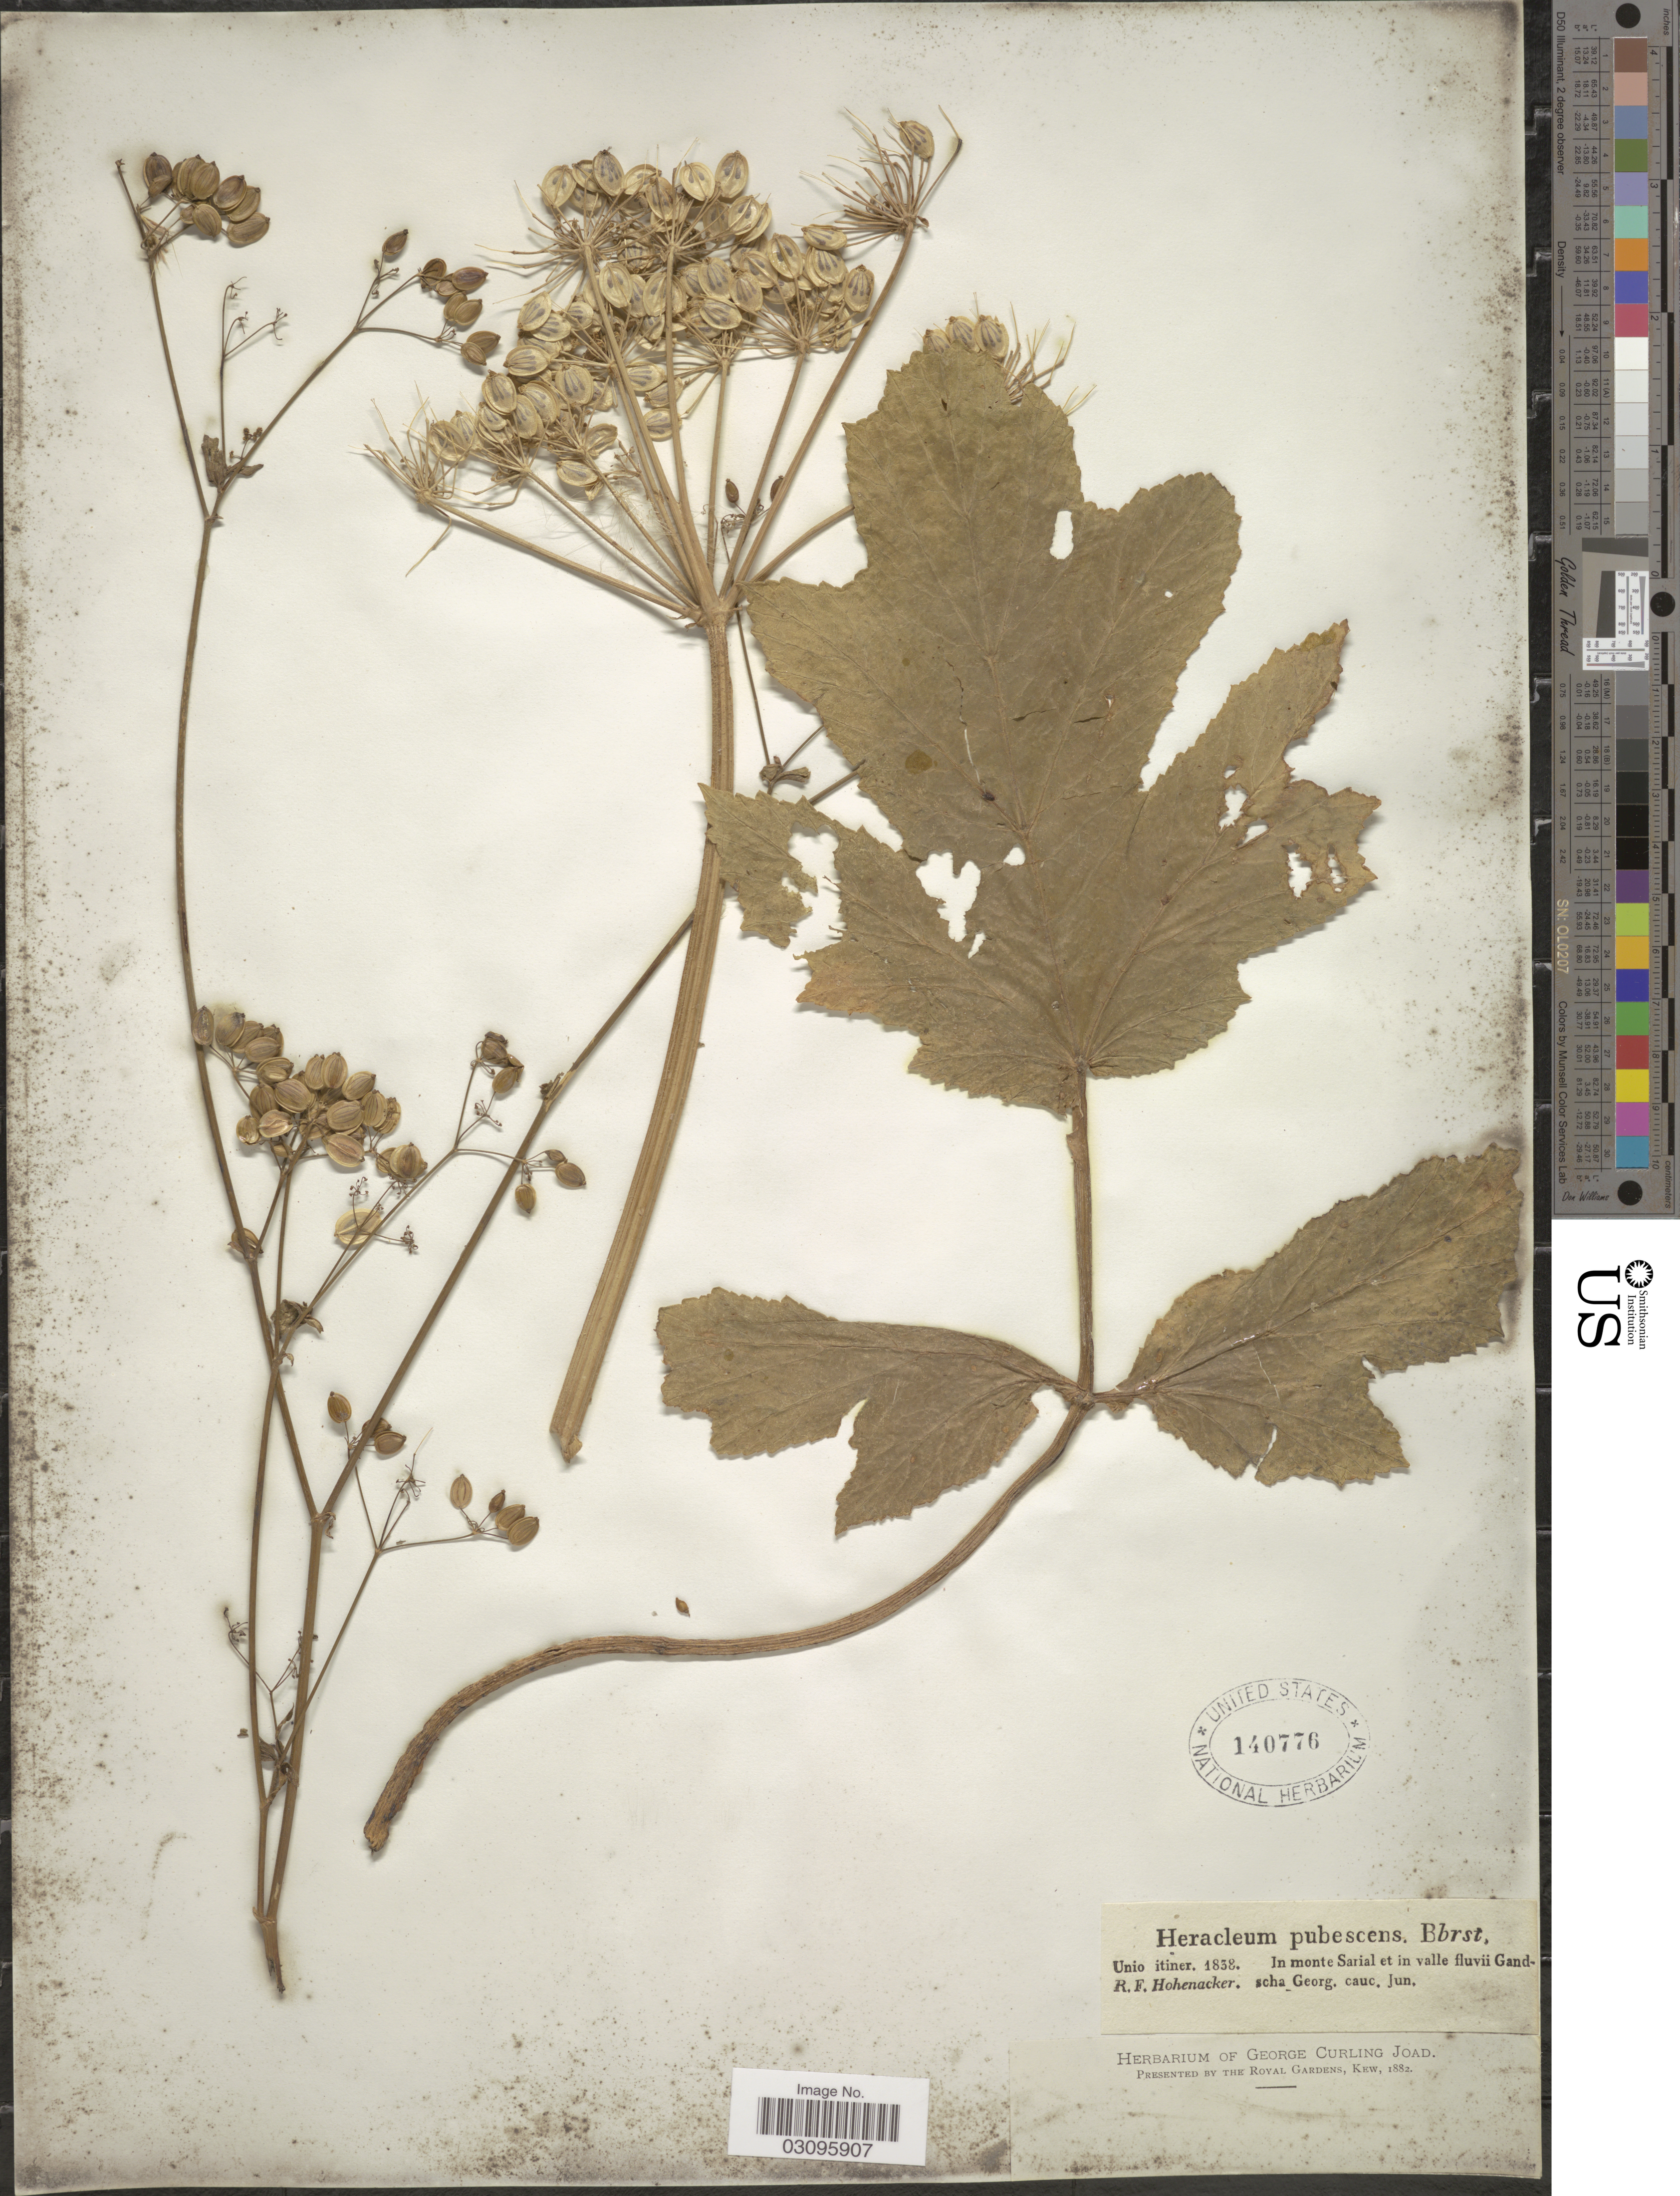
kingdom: Plantae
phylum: Tracheophyta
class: Magnoliopsida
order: Apiales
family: Apiaceae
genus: Heracleum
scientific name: Heracleum pubescens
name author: (Hoffm.) M. Bieb.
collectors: R. F. Hohenacker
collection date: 1838-06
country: Azerbaijan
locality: In monte Sarial et in valle fluvii Gandscha Georg. cauc.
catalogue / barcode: US 140776